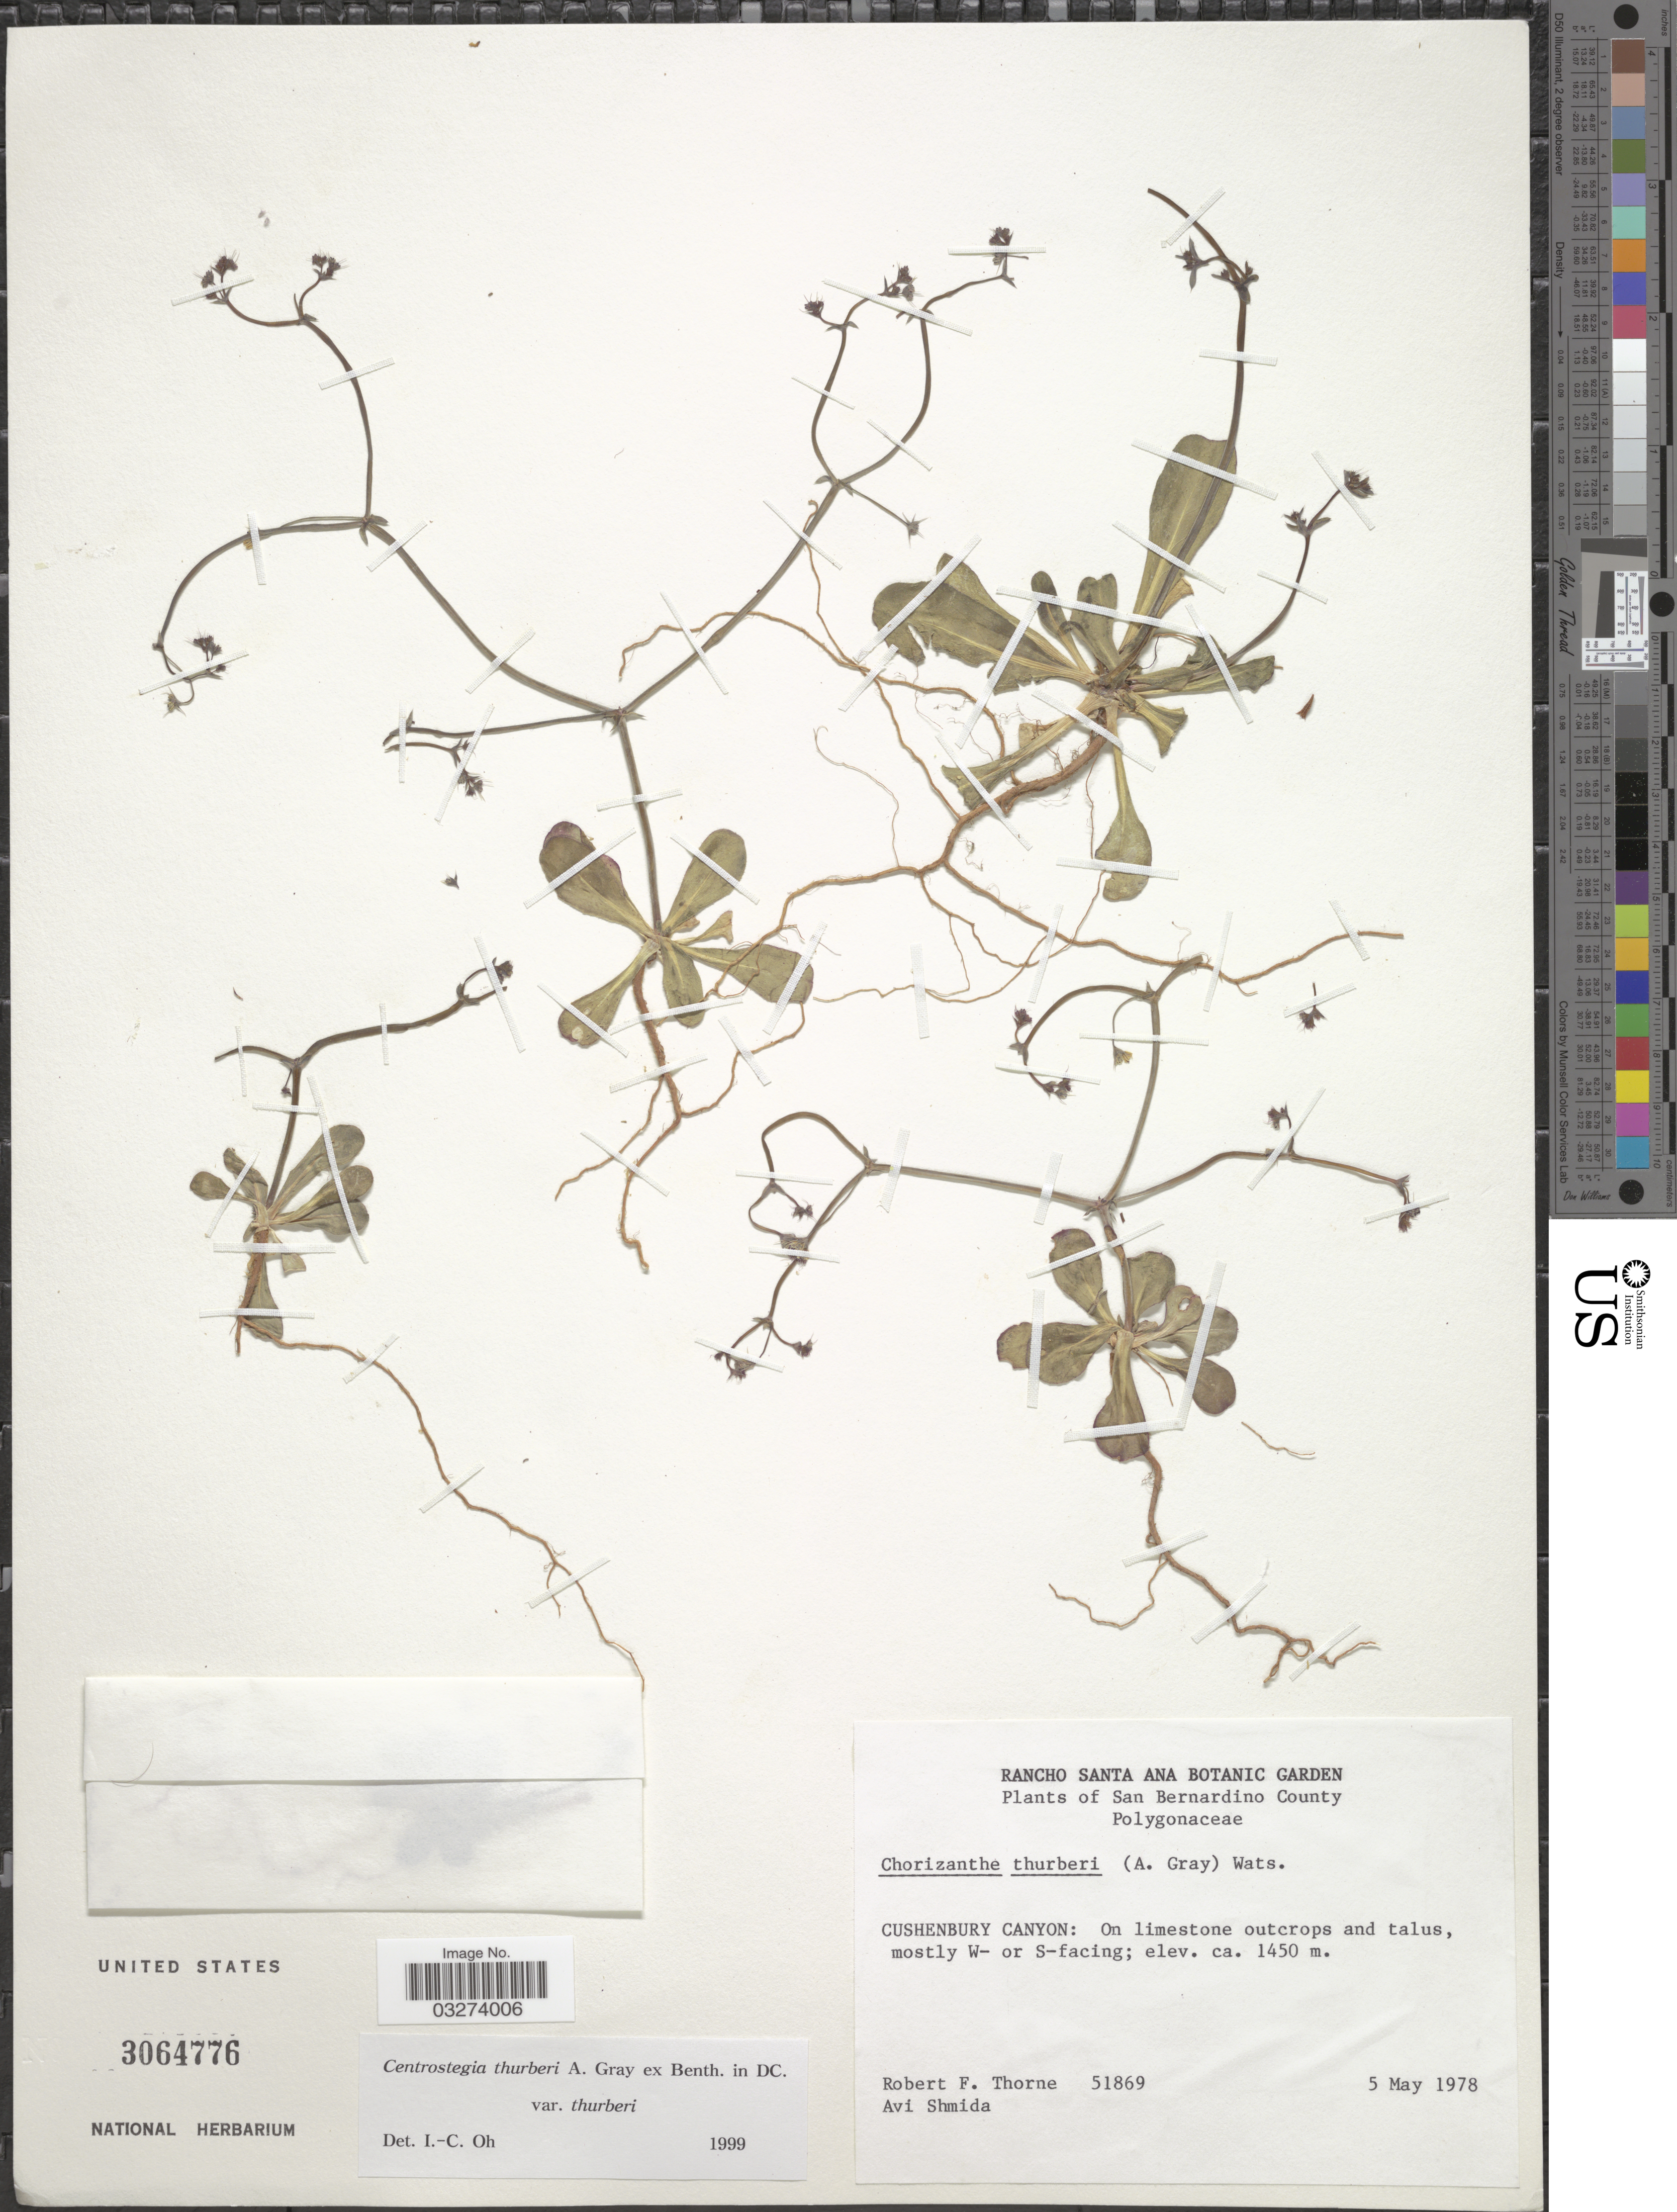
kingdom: Plantae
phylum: Tracheophyta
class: Magnoliopsida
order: Caryophyllales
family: Polygonaceae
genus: Centrostegia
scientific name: Centrostegia thurberi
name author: A. Gray ex Benth.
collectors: R. F. Thorne & A. Shmida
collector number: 51869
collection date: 1978-05-05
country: United States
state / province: California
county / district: San Bernardino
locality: San Bernardino County. Cushenbury Canyon: On limestone outcrops and talus, mostly W-or S-facing.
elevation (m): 1450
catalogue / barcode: US 3064776